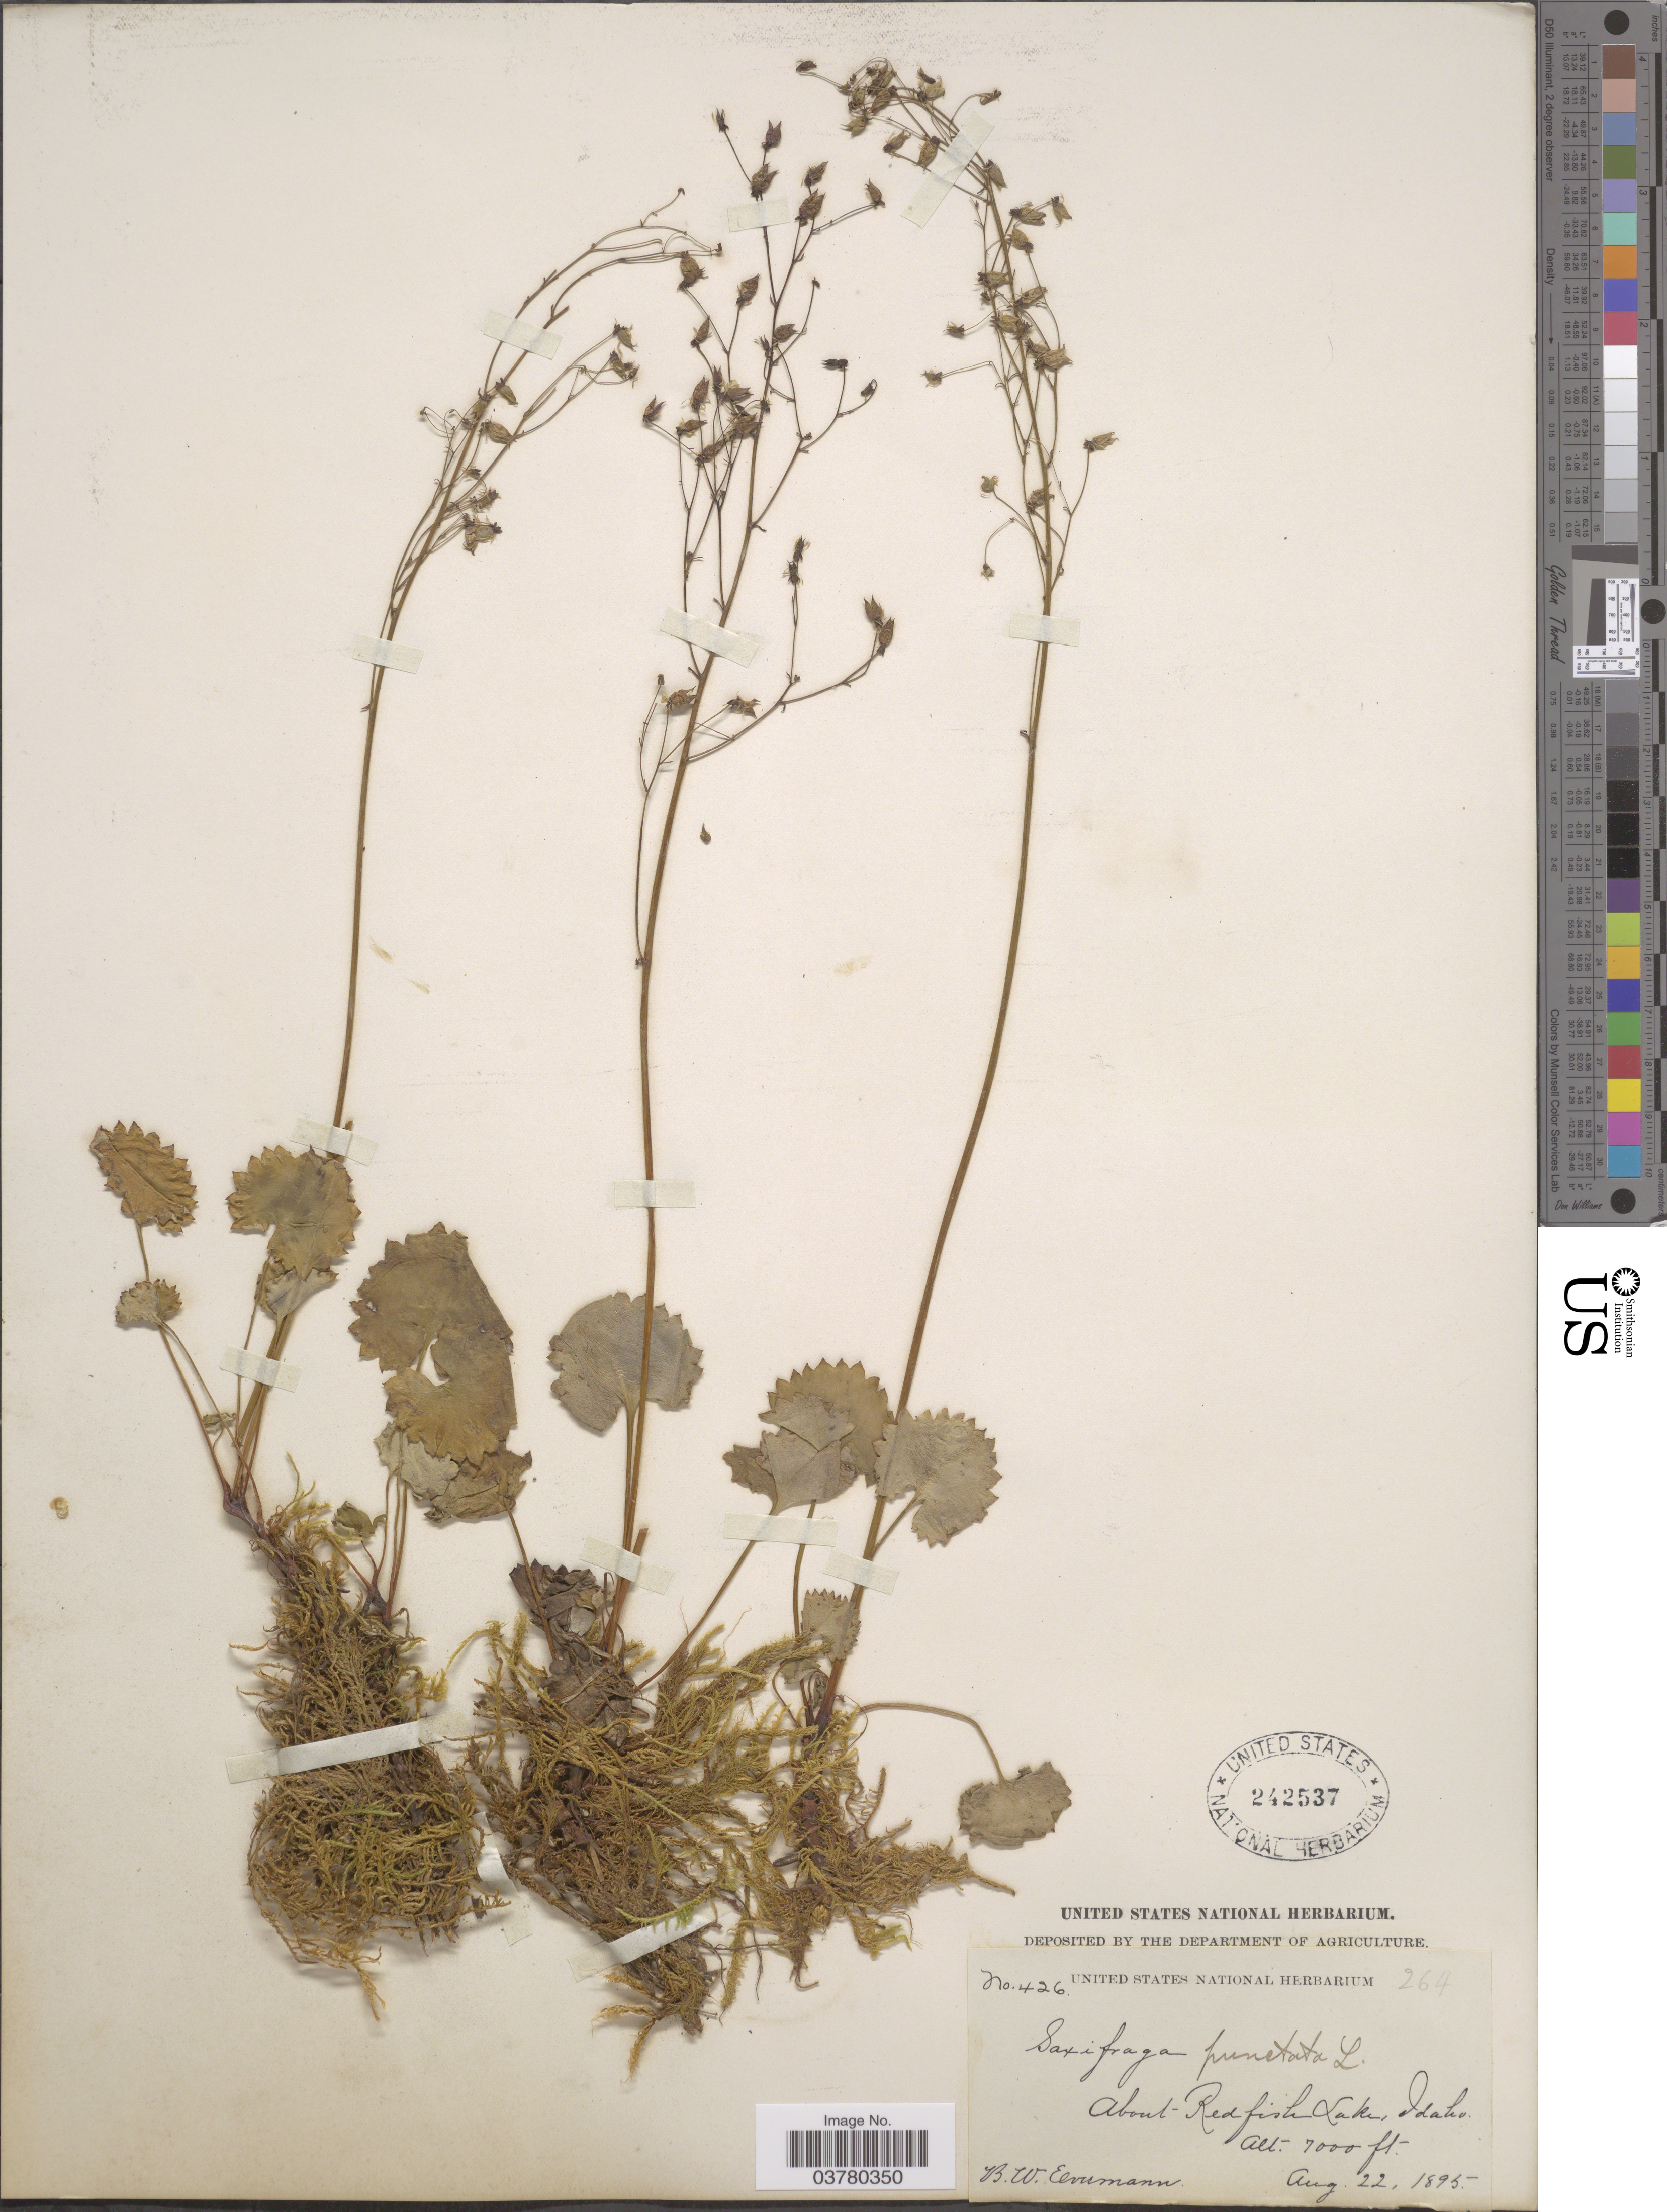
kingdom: Plantae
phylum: Tracheophyta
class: Magnoliopsida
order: Saxifragales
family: Saxifragaceae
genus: Micranthes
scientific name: Micranthes odontoloma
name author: (Piper) A. Heller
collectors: B. W. Evermann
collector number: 426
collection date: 1895-08-22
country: United States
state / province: Idaho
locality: About Redfish Lake.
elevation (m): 2134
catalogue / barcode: US 242537